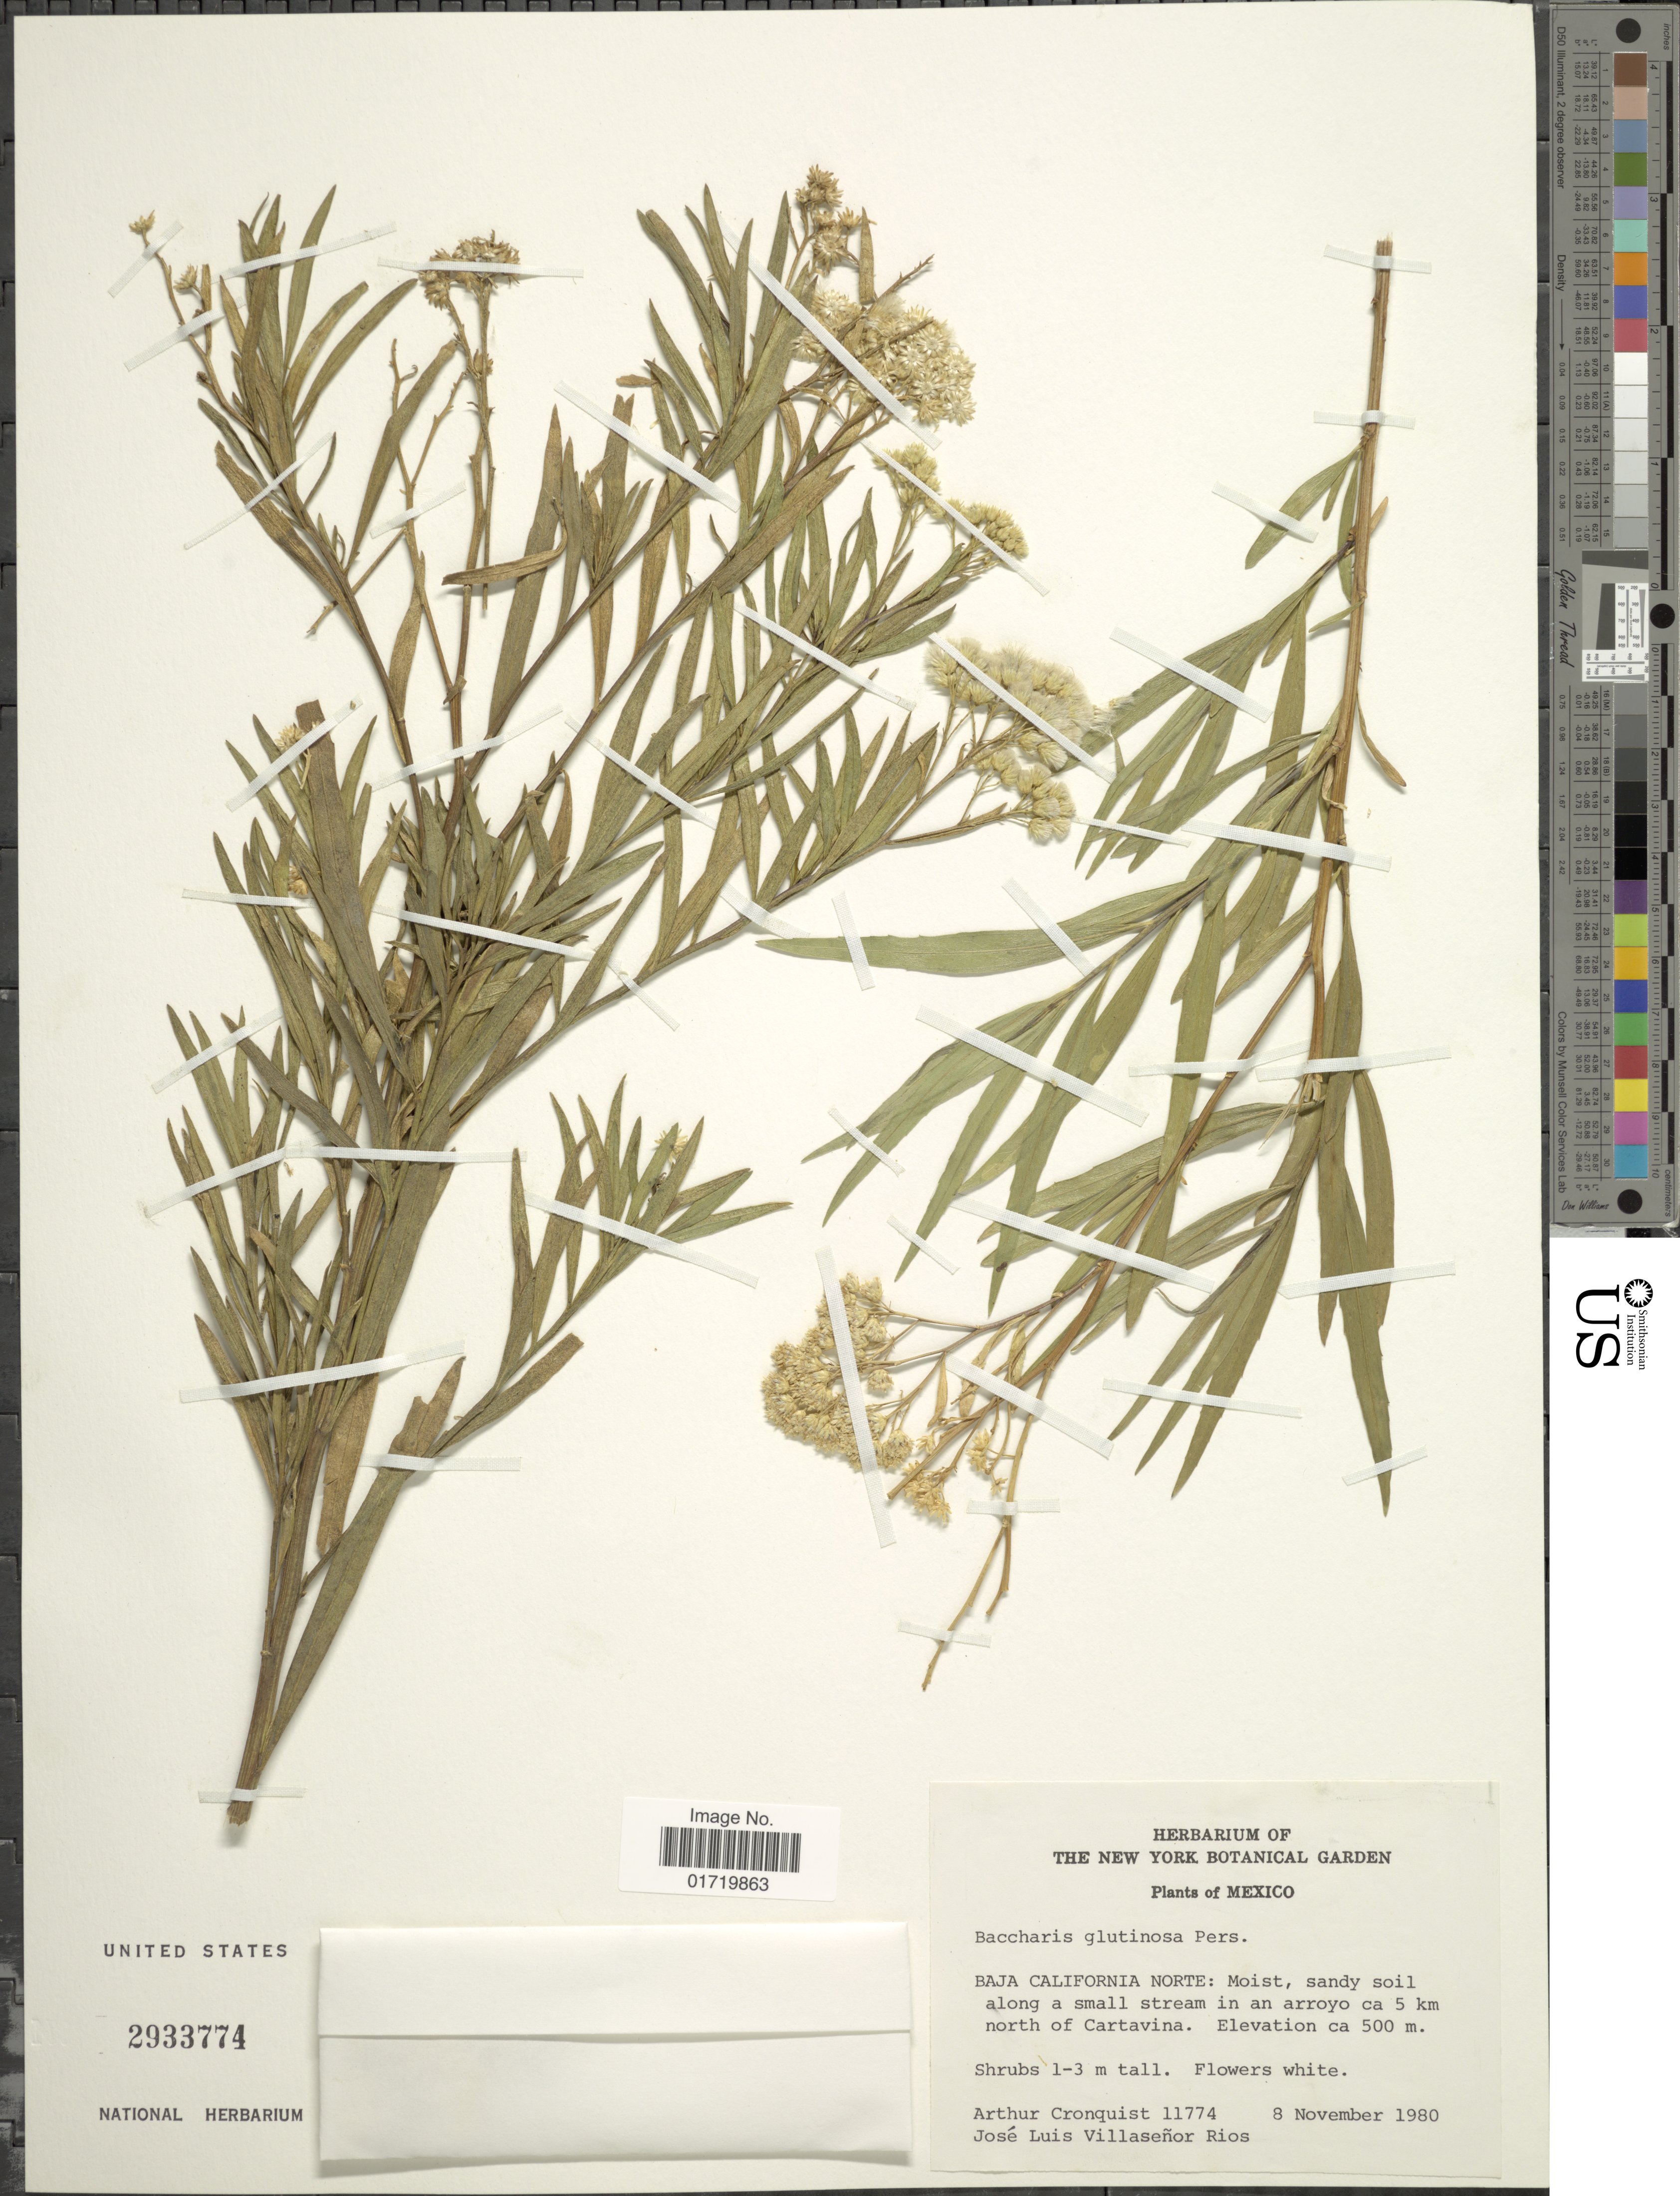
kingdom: Plantae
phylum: Tracheophyta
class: Magnoliopsida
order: Asterales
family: Asteraceae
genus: Baccharis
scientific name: Baccharis salicifolia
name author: (Ruiz & Pav.) Pers.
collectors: A. J. Cronquist & J. L. Villasenor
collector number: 11774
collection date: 1980-11-08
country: Mexico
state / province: Baja California Sur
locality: Baja California Norte, ca 5 km north of Cartavina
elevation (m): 500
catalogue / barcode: US 2933774